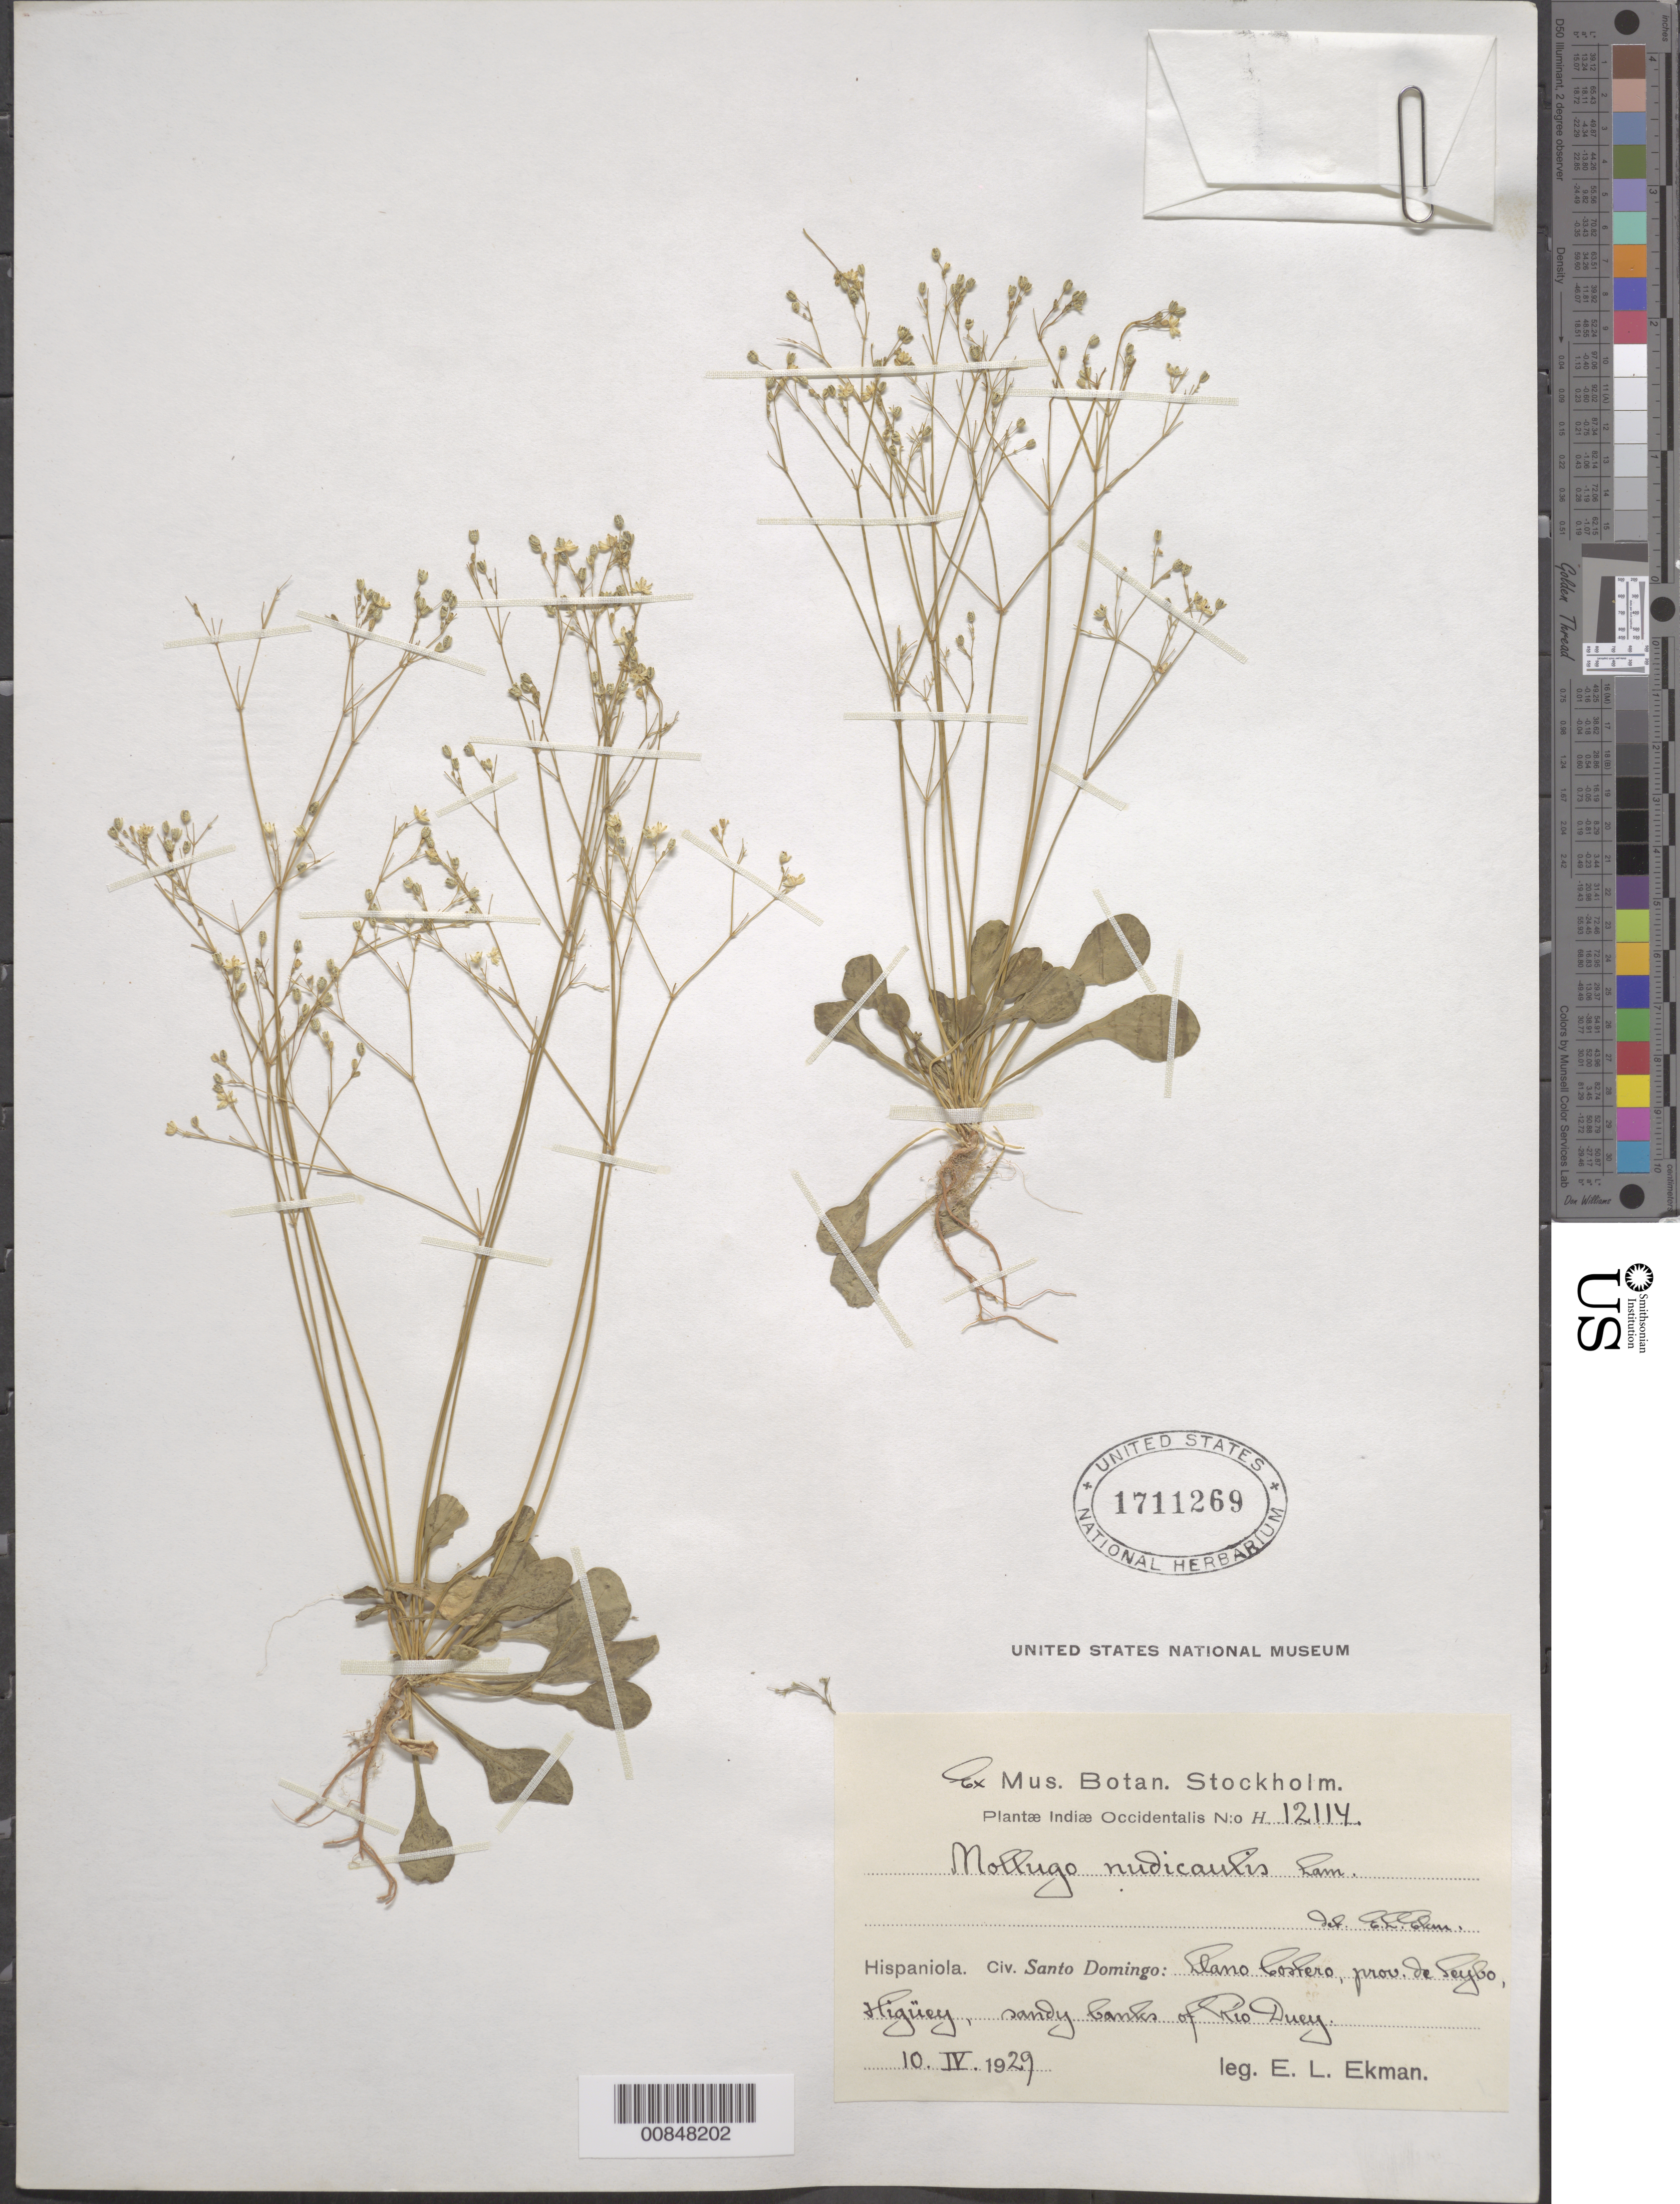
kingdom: Plantae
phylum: Tracheophyta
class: Magnoliopsida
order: Caryophyllales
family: Molluginaceae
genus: Paramollugo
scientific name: Paramollugo spathulata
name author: (Sw.) Sukhor.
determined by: Strong, Mark T., (BOT), Smithsonian Institution - National Museum of Natural History (UNITED STATES)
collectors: E. L. Ekman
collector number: H 12114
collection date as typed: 10 Apr 1929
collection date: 1929-04-10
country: Dominican Republic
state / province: El Seibo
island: Hispaniola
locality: Llano Costero, Higüey, sandy banks of Río Duey.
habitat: Sandy banks of river.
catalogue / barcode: US 1711269